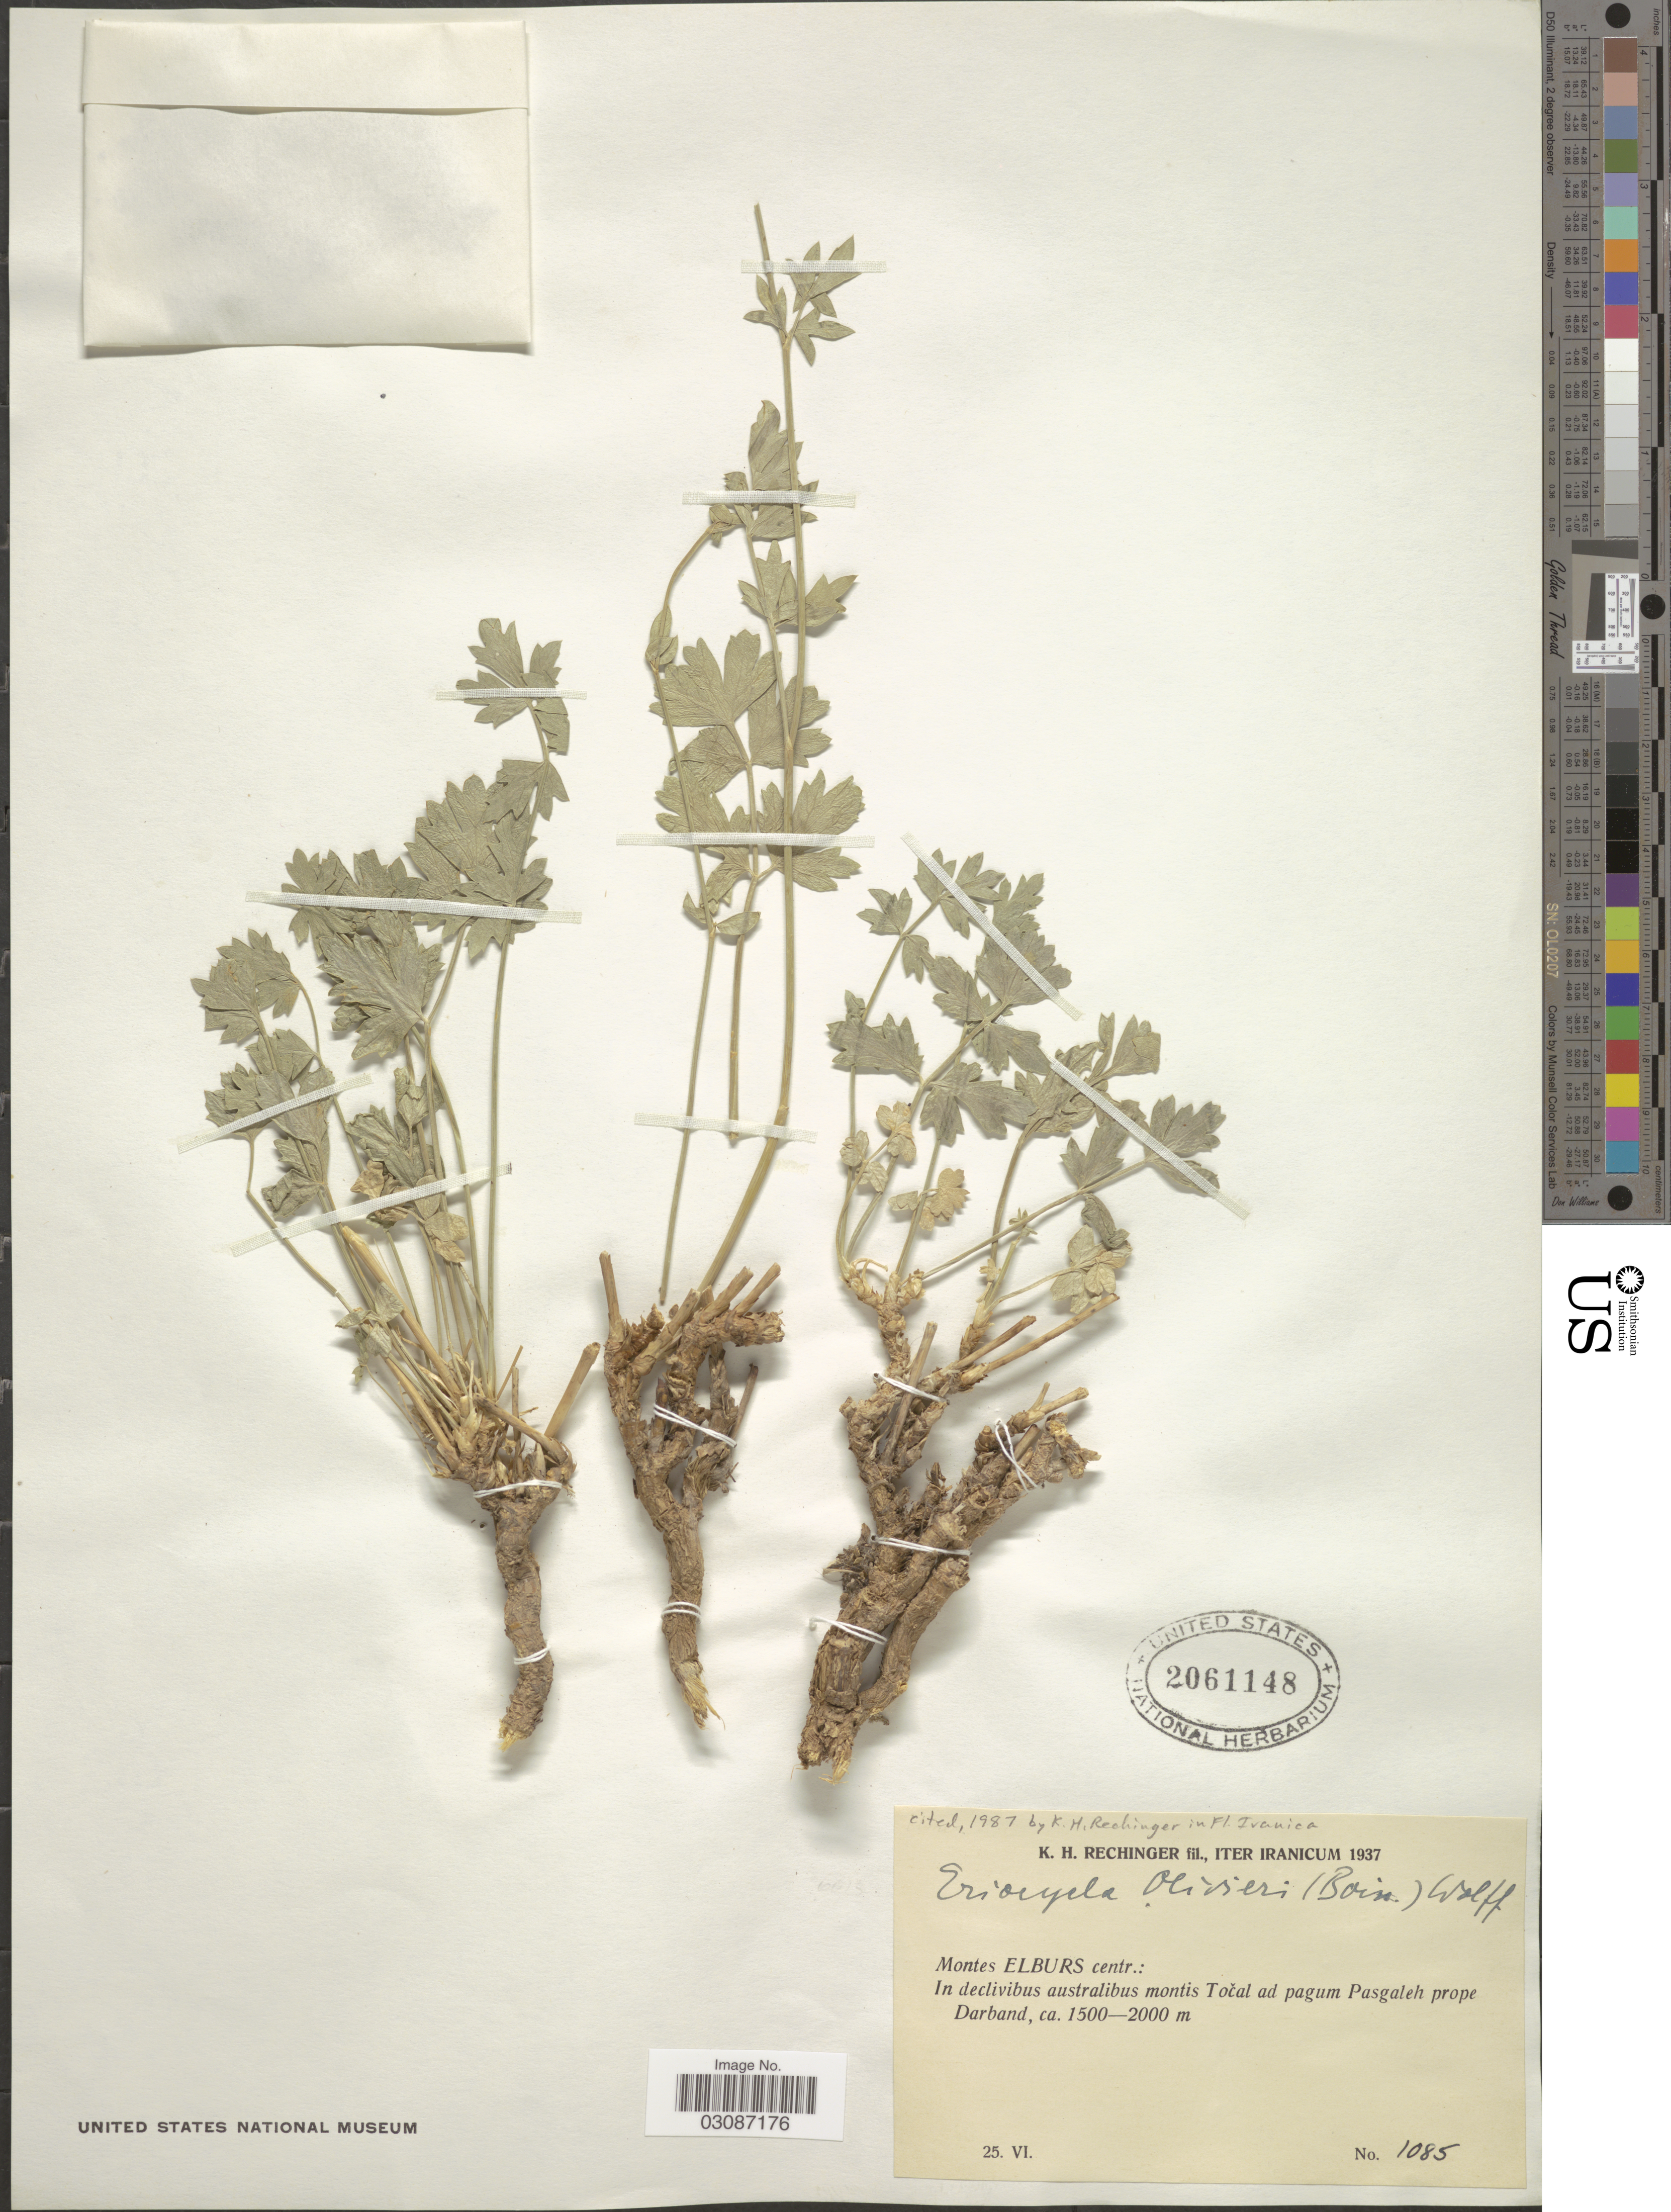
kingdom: Plantae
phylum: Tracheophyta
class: Magnoliopsida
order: Apiales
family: Apiaceae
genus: Seseli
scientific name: Seseli olivieri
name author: Boiss.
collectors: K. H. Rechinger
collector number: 1085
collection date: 1937-06-25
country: Iran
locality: Montes Elburs centr.: In declivibus australibus montis Tocal ad pagum Pasgaleh prope Darband.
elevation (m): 1500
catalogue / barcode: US 2061148